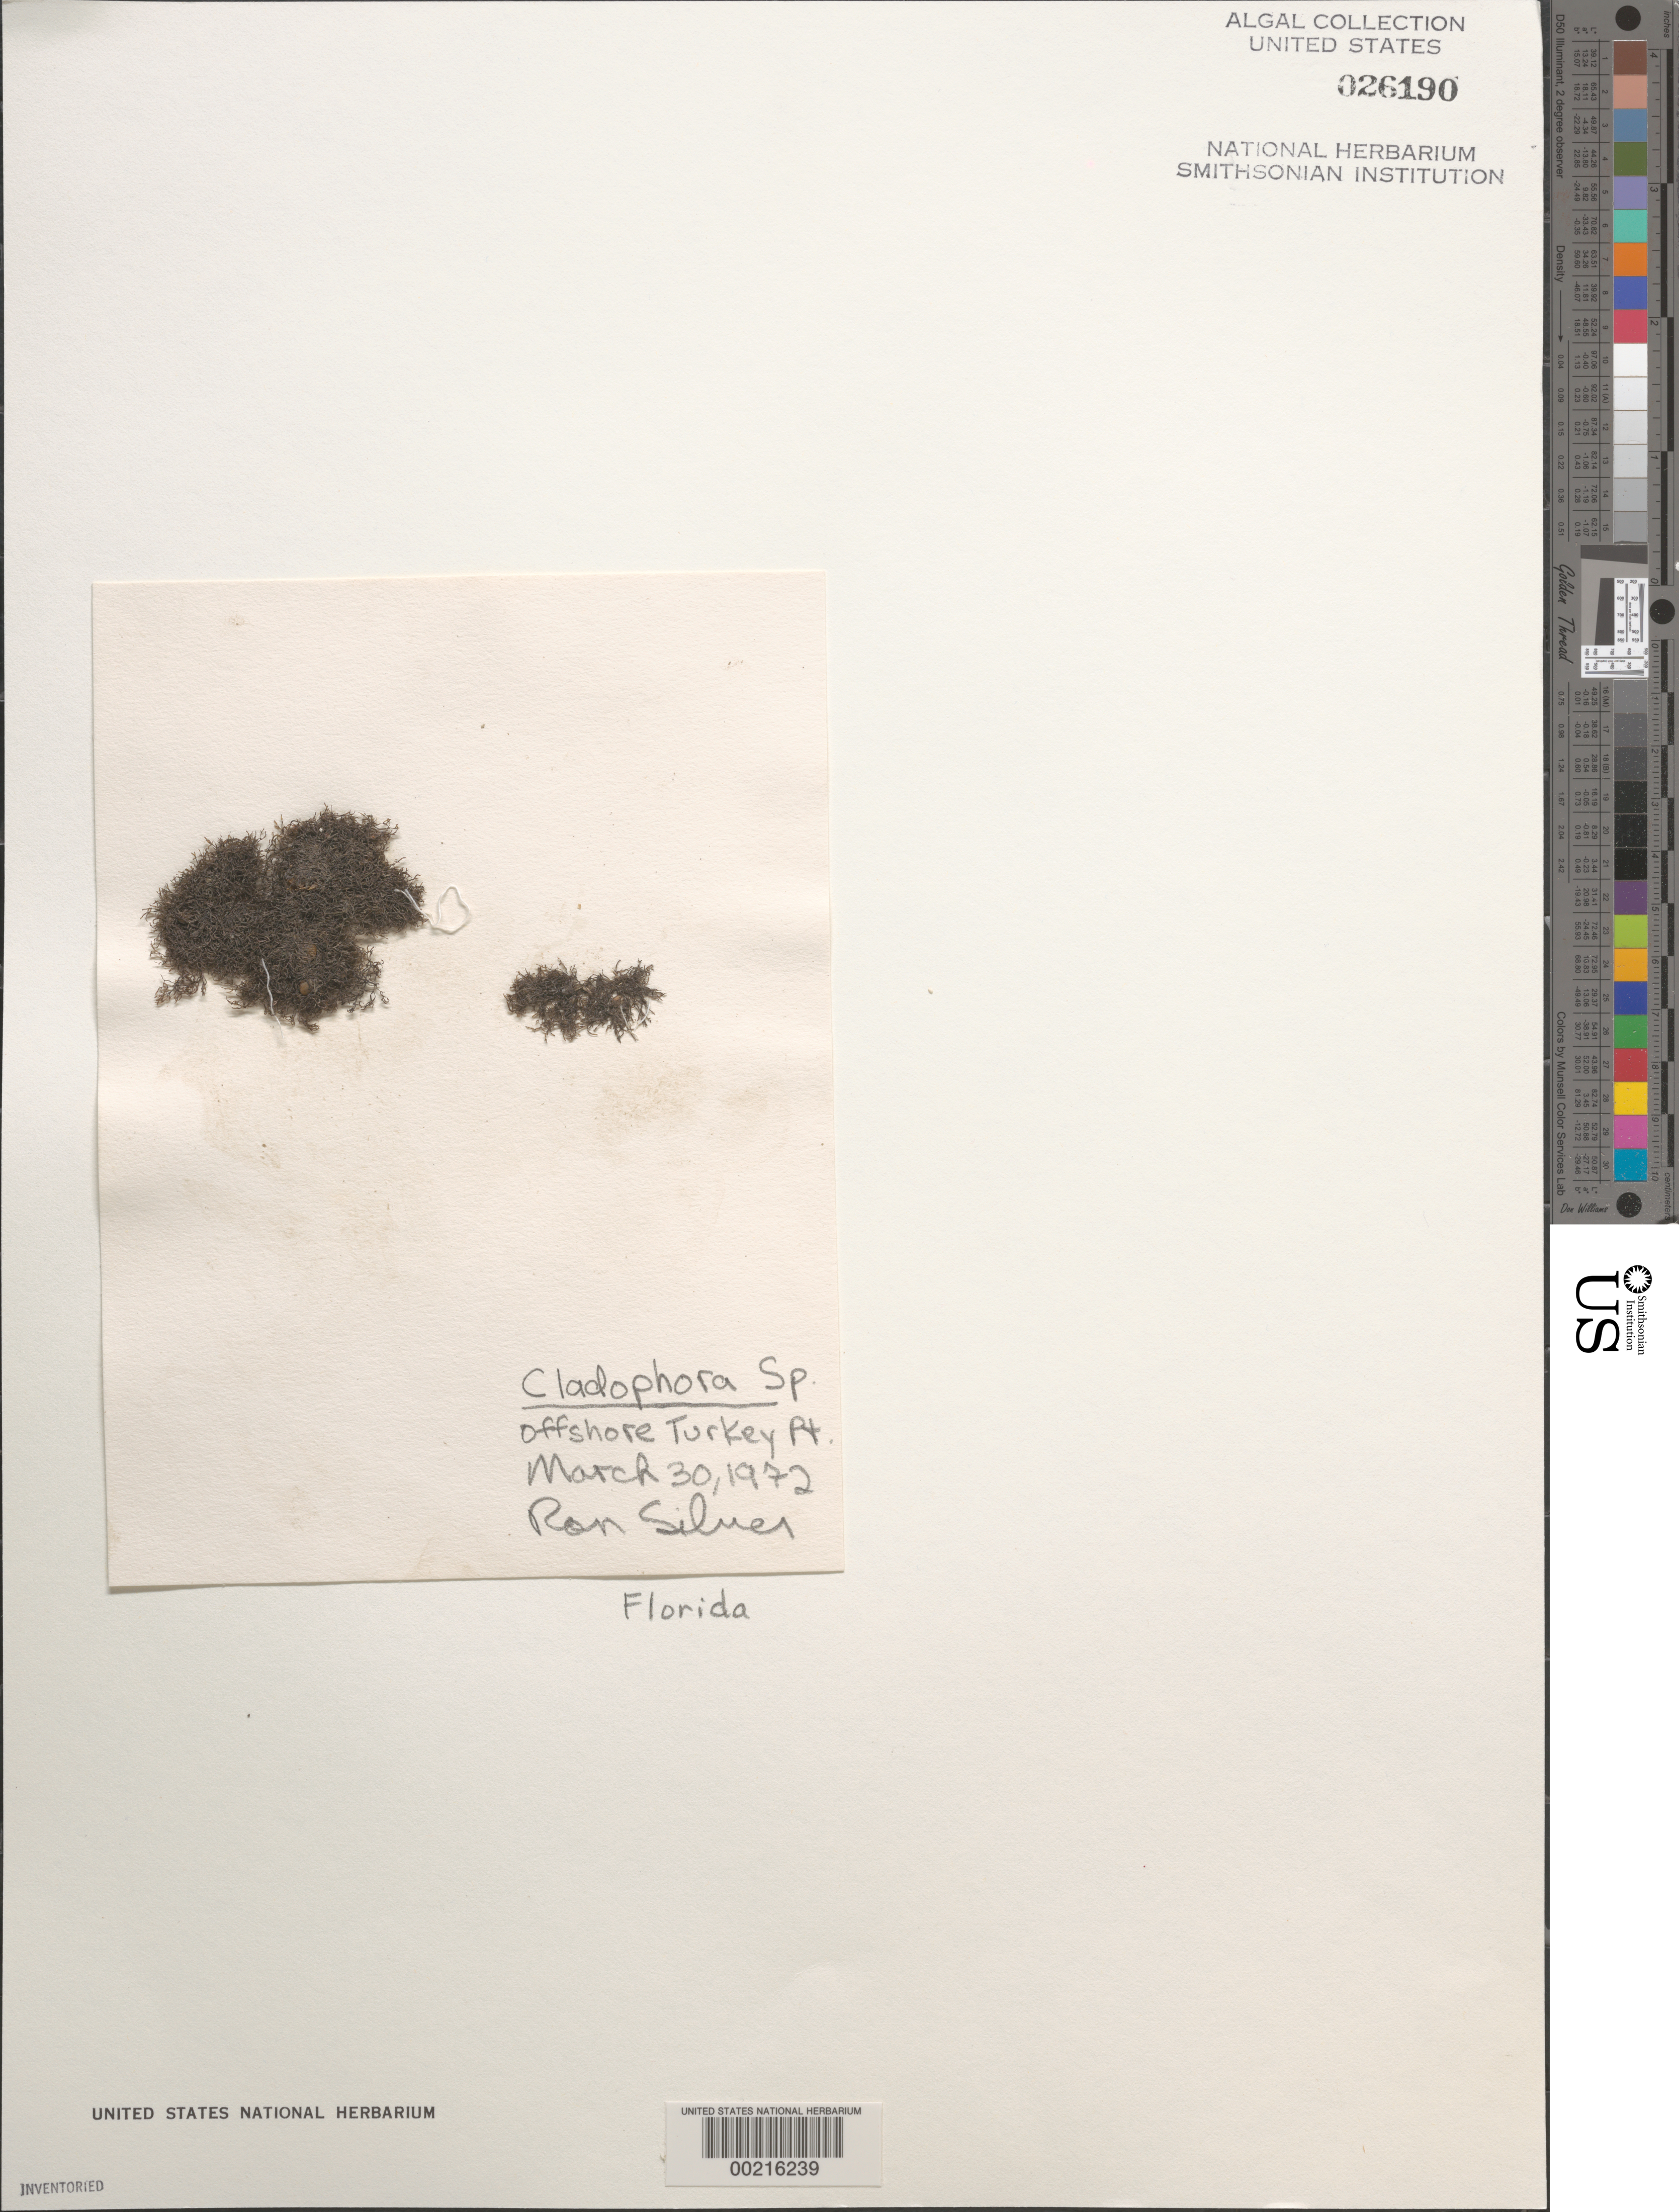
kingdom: Plantae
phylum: Chlorophyta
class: Ulvophyceae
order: Cladophorales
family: Cladophoraceae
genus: Cladophora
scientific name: Cladophora sp.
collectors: R. Silver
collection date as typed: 30 Mar 1972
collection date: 1972-03-30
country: United States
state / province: Florida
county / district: Franklin County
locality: Off Turkey Point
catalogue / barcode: US 26190